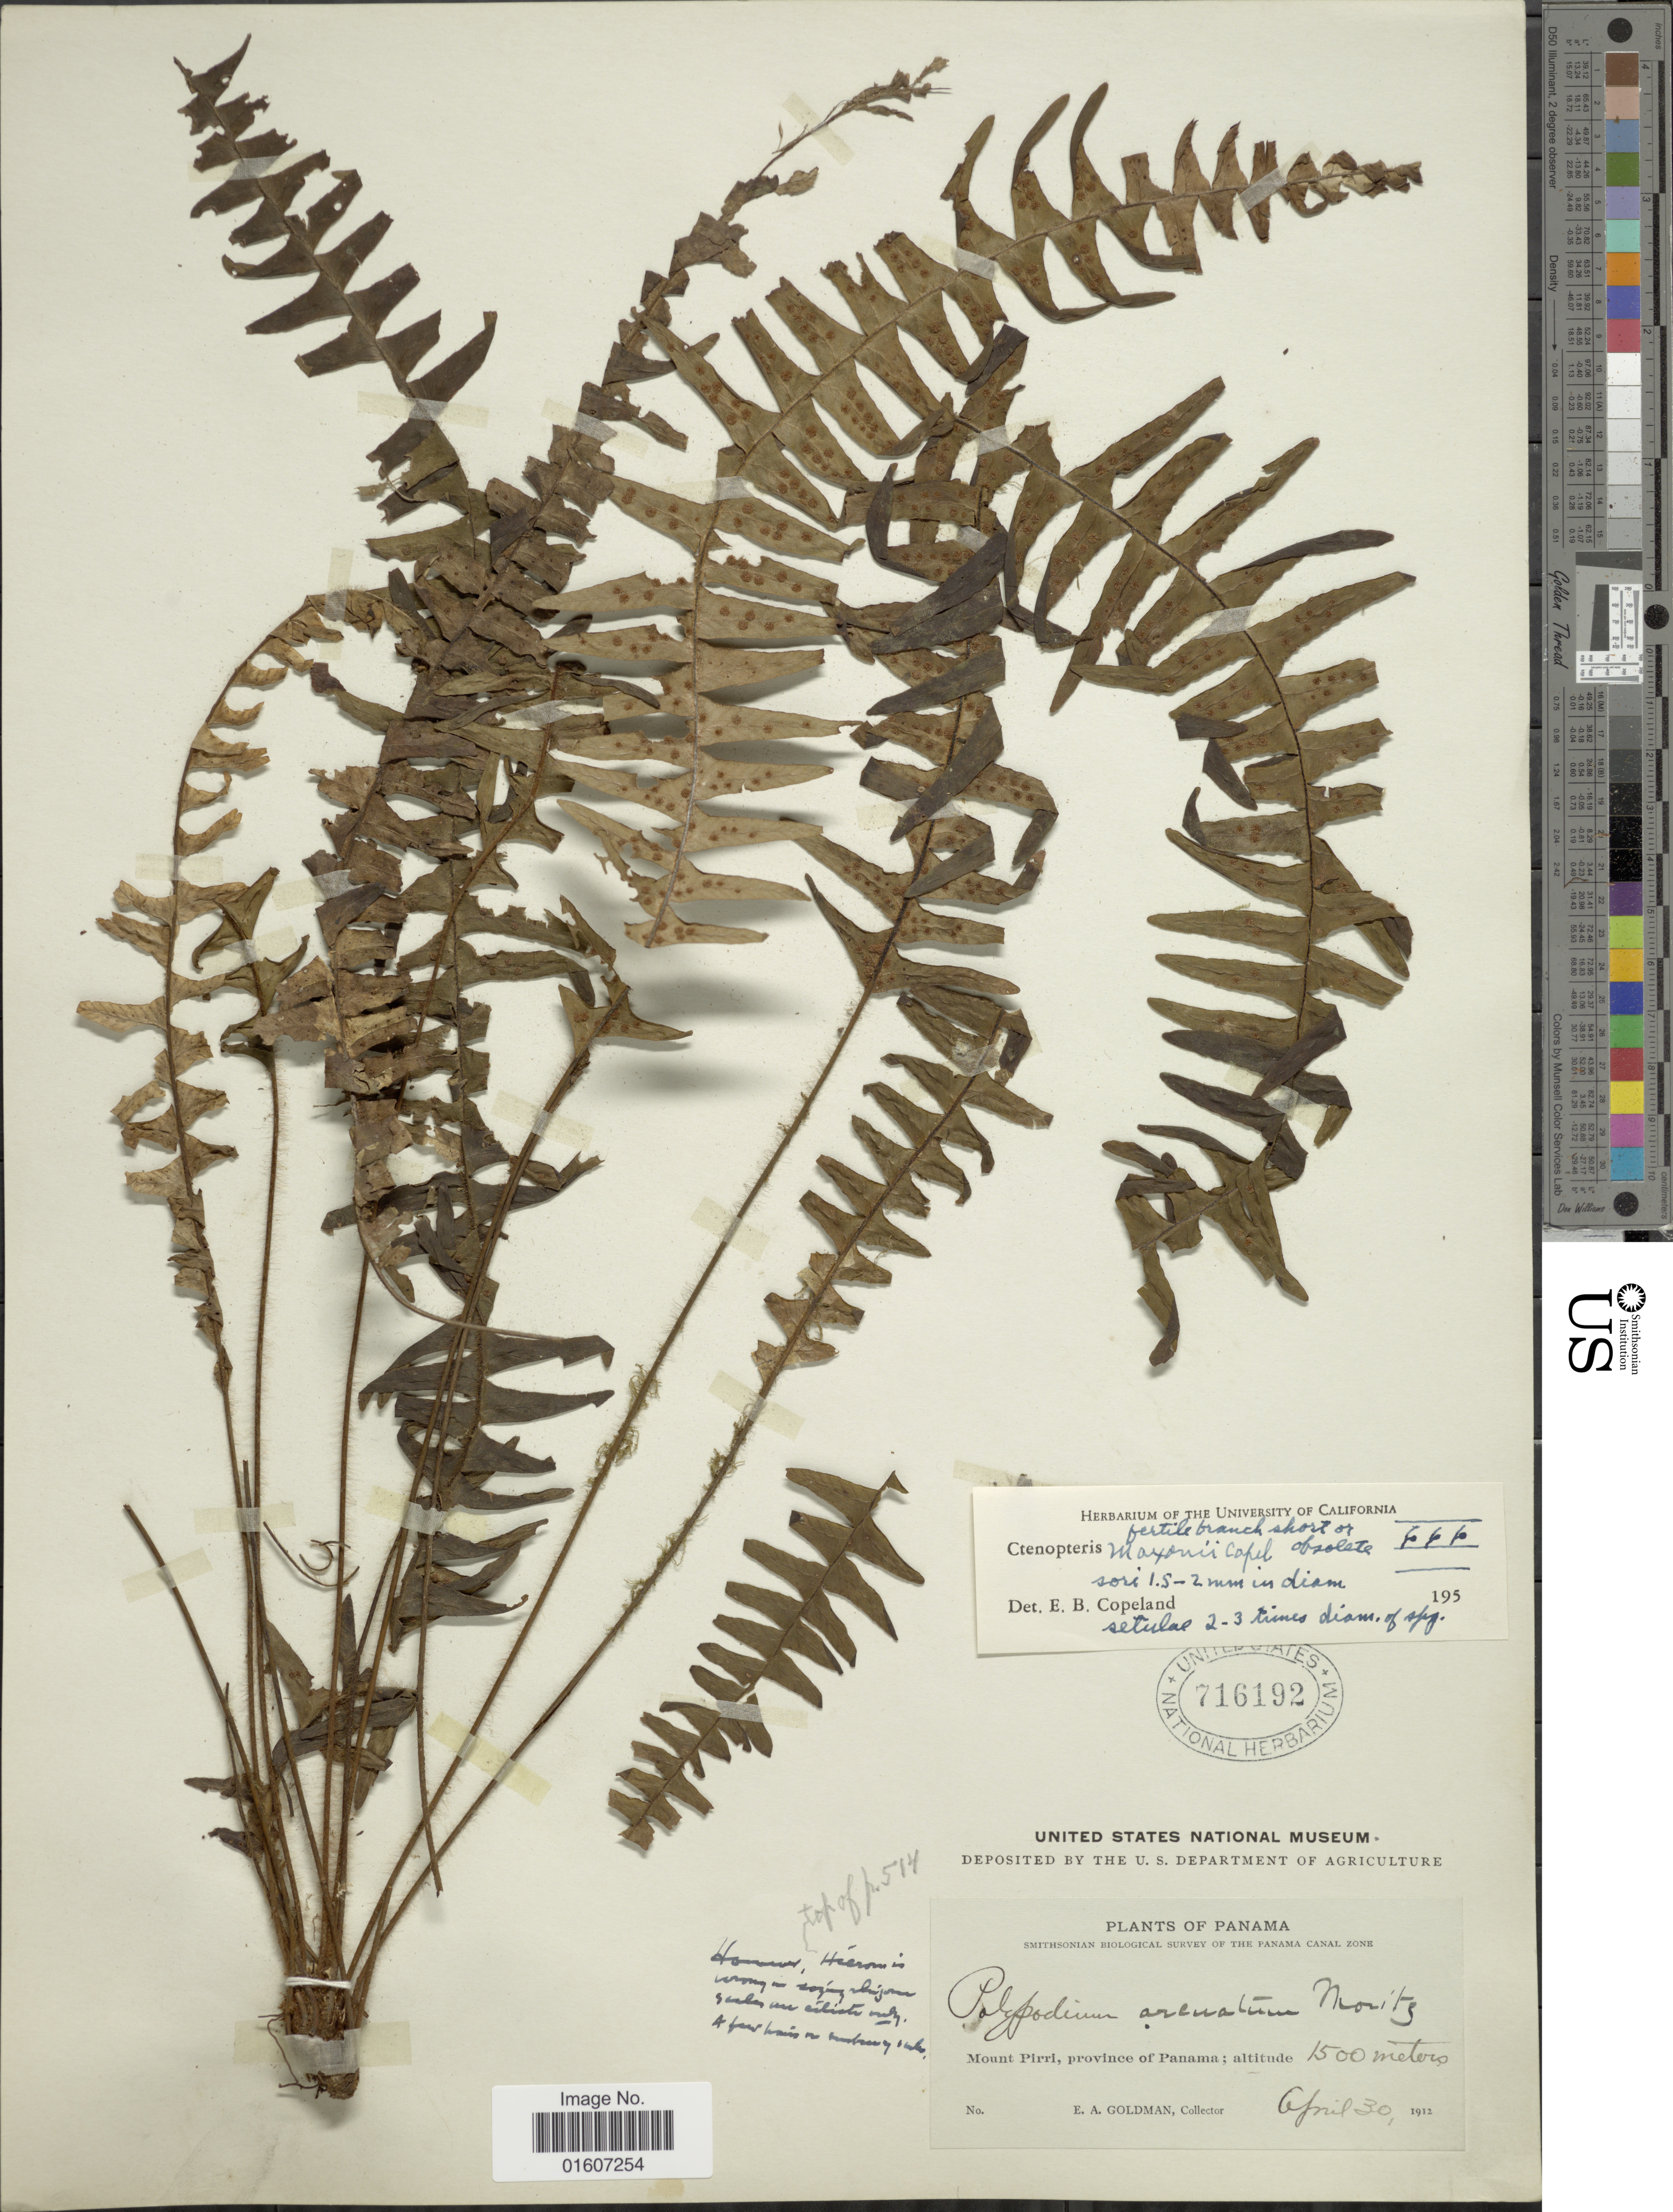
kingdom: Plantae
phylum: Tracheophyta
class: Polypodiopsida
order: Polypodiales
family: Polypodiaceae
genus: Terpsichore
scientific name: Terpsichore chrysleri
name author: (Copel.) A.R. Sm.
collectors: E. A. Goldman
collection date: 1912-04-30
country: Panama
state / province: Panamá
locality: Mount Pirri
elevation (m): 1500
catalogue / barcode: US 716192